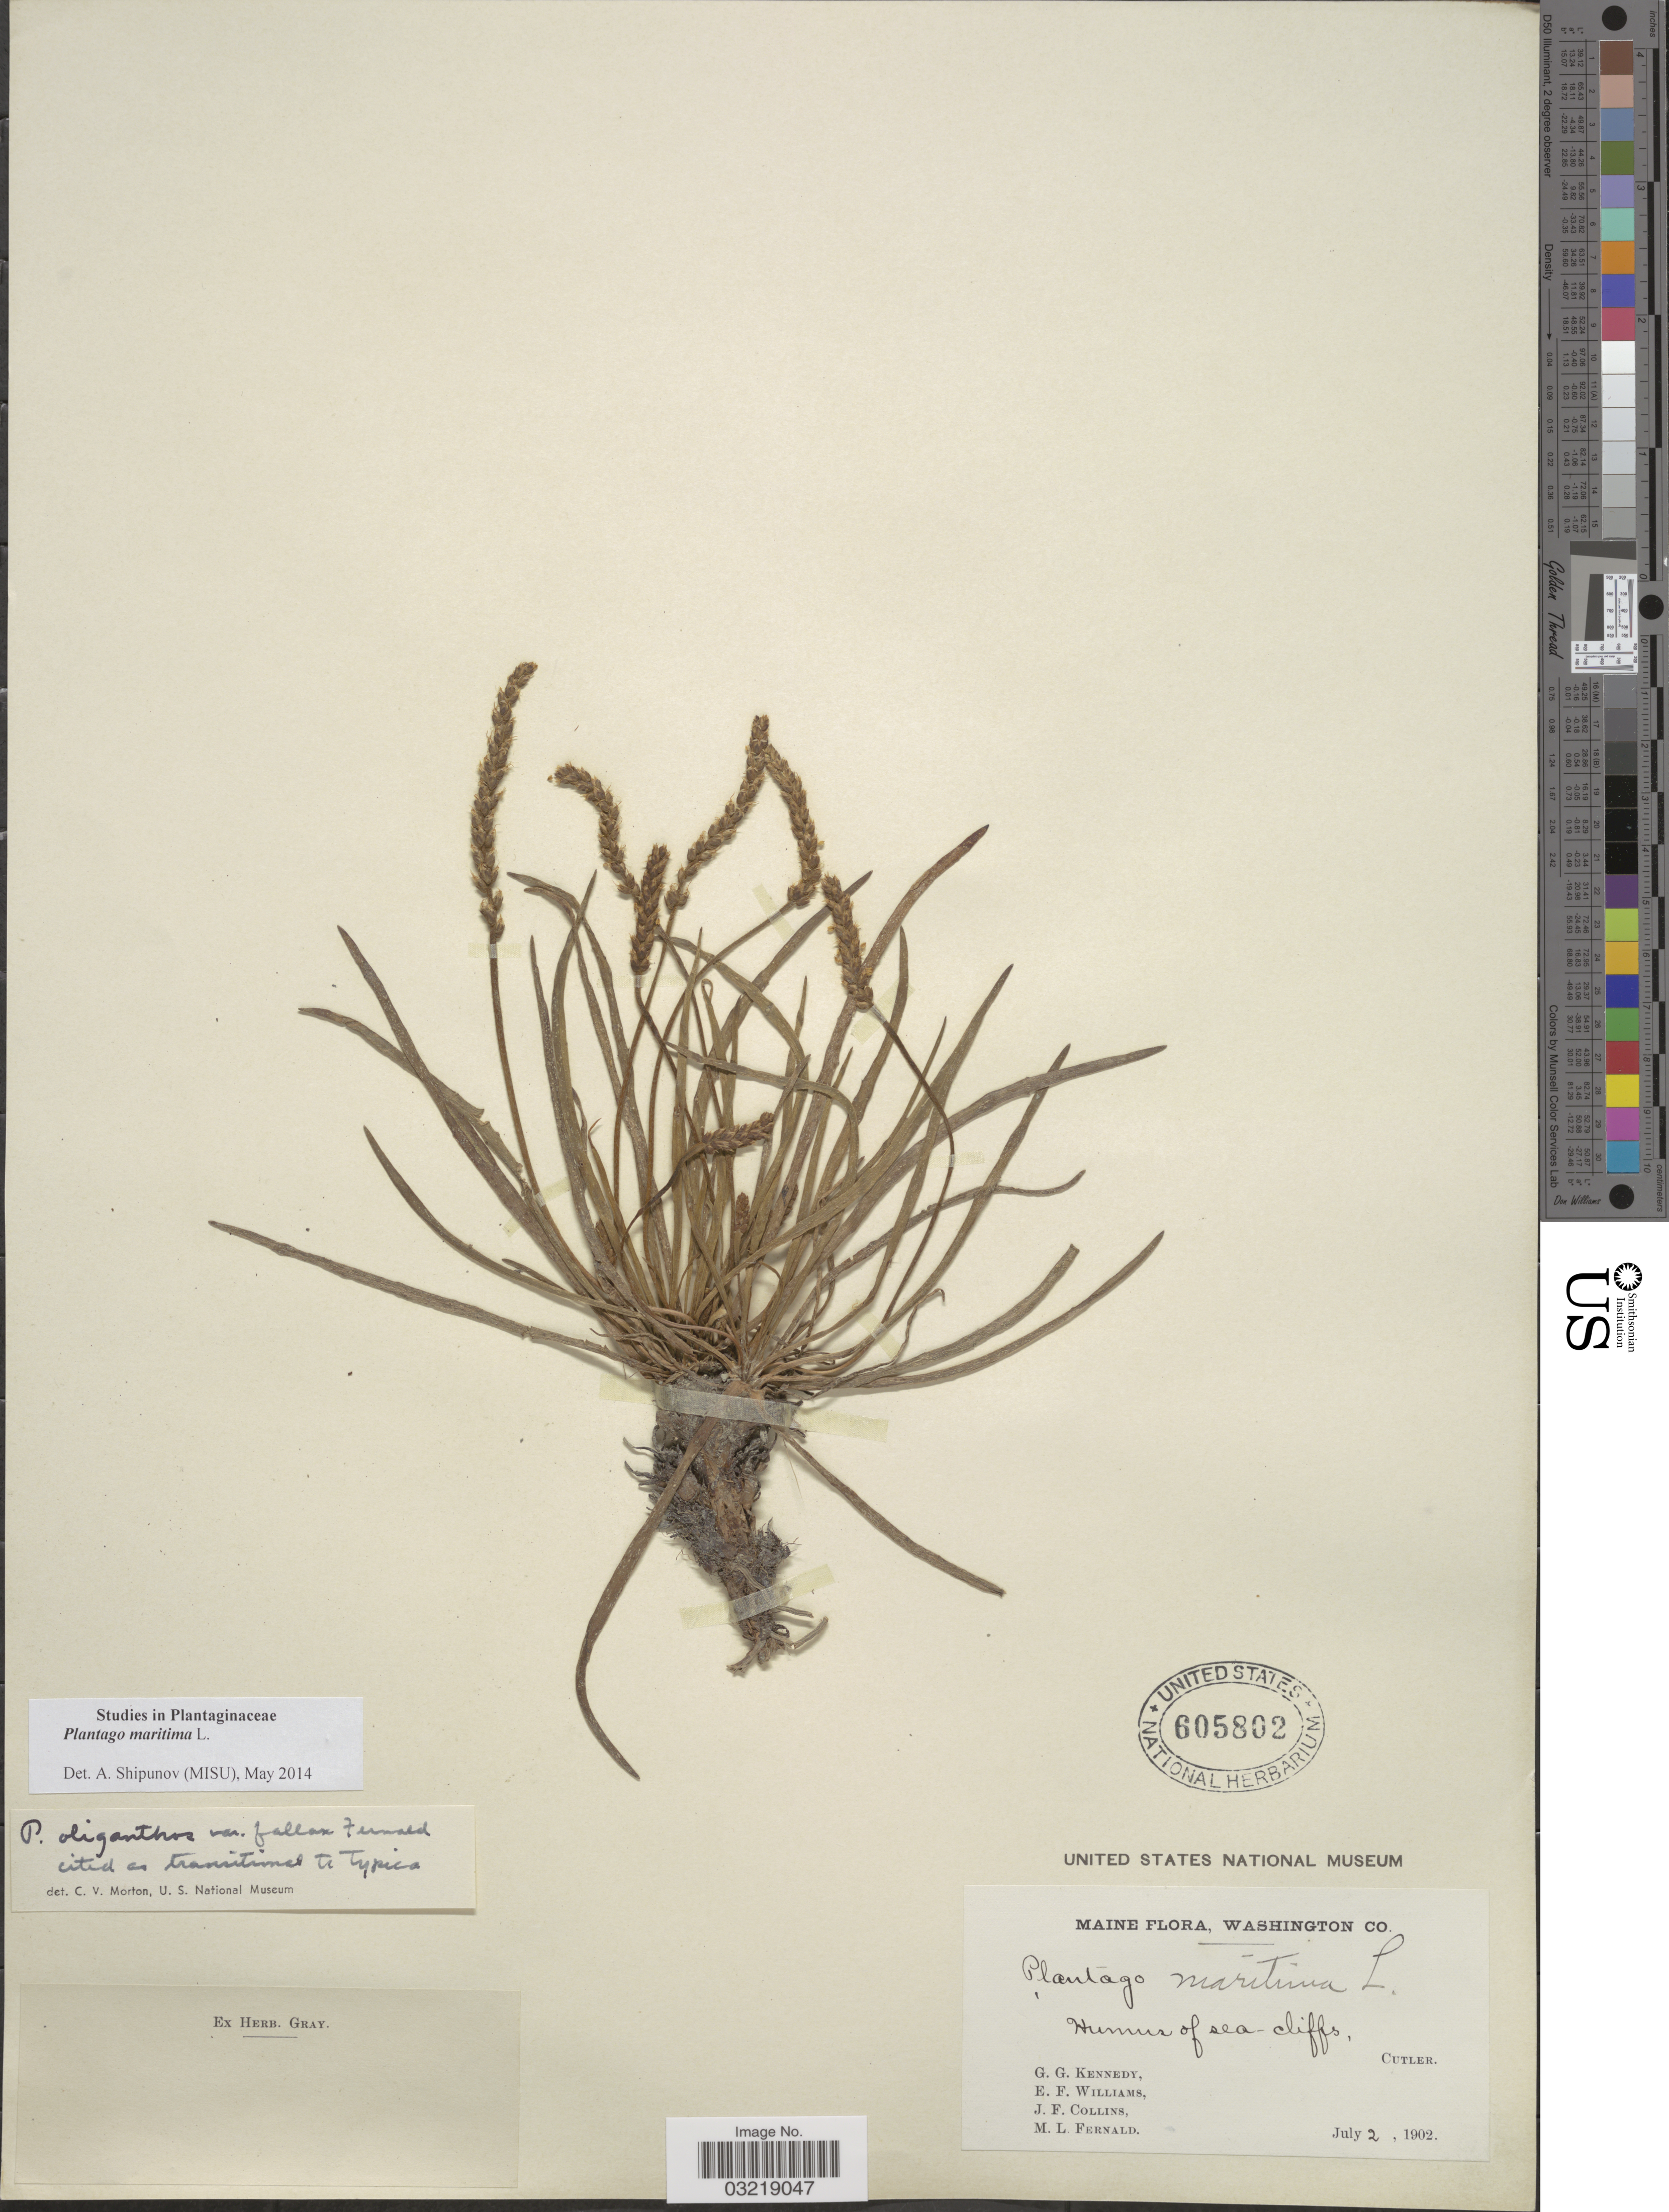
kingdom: Plantae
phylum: Tracheophyta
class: Magnoliopsida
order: Lamiales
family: Plantaginaceae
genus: Plantago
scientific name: Plantago maritima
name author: L.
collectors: G. Kennedy, E. Williams, J. Collins & M. L. Fernald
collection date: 1902-07-02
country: United States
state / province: Maine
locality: Washington Co. Humus of sea-cliffs, Cutler.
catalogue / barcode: US 605802